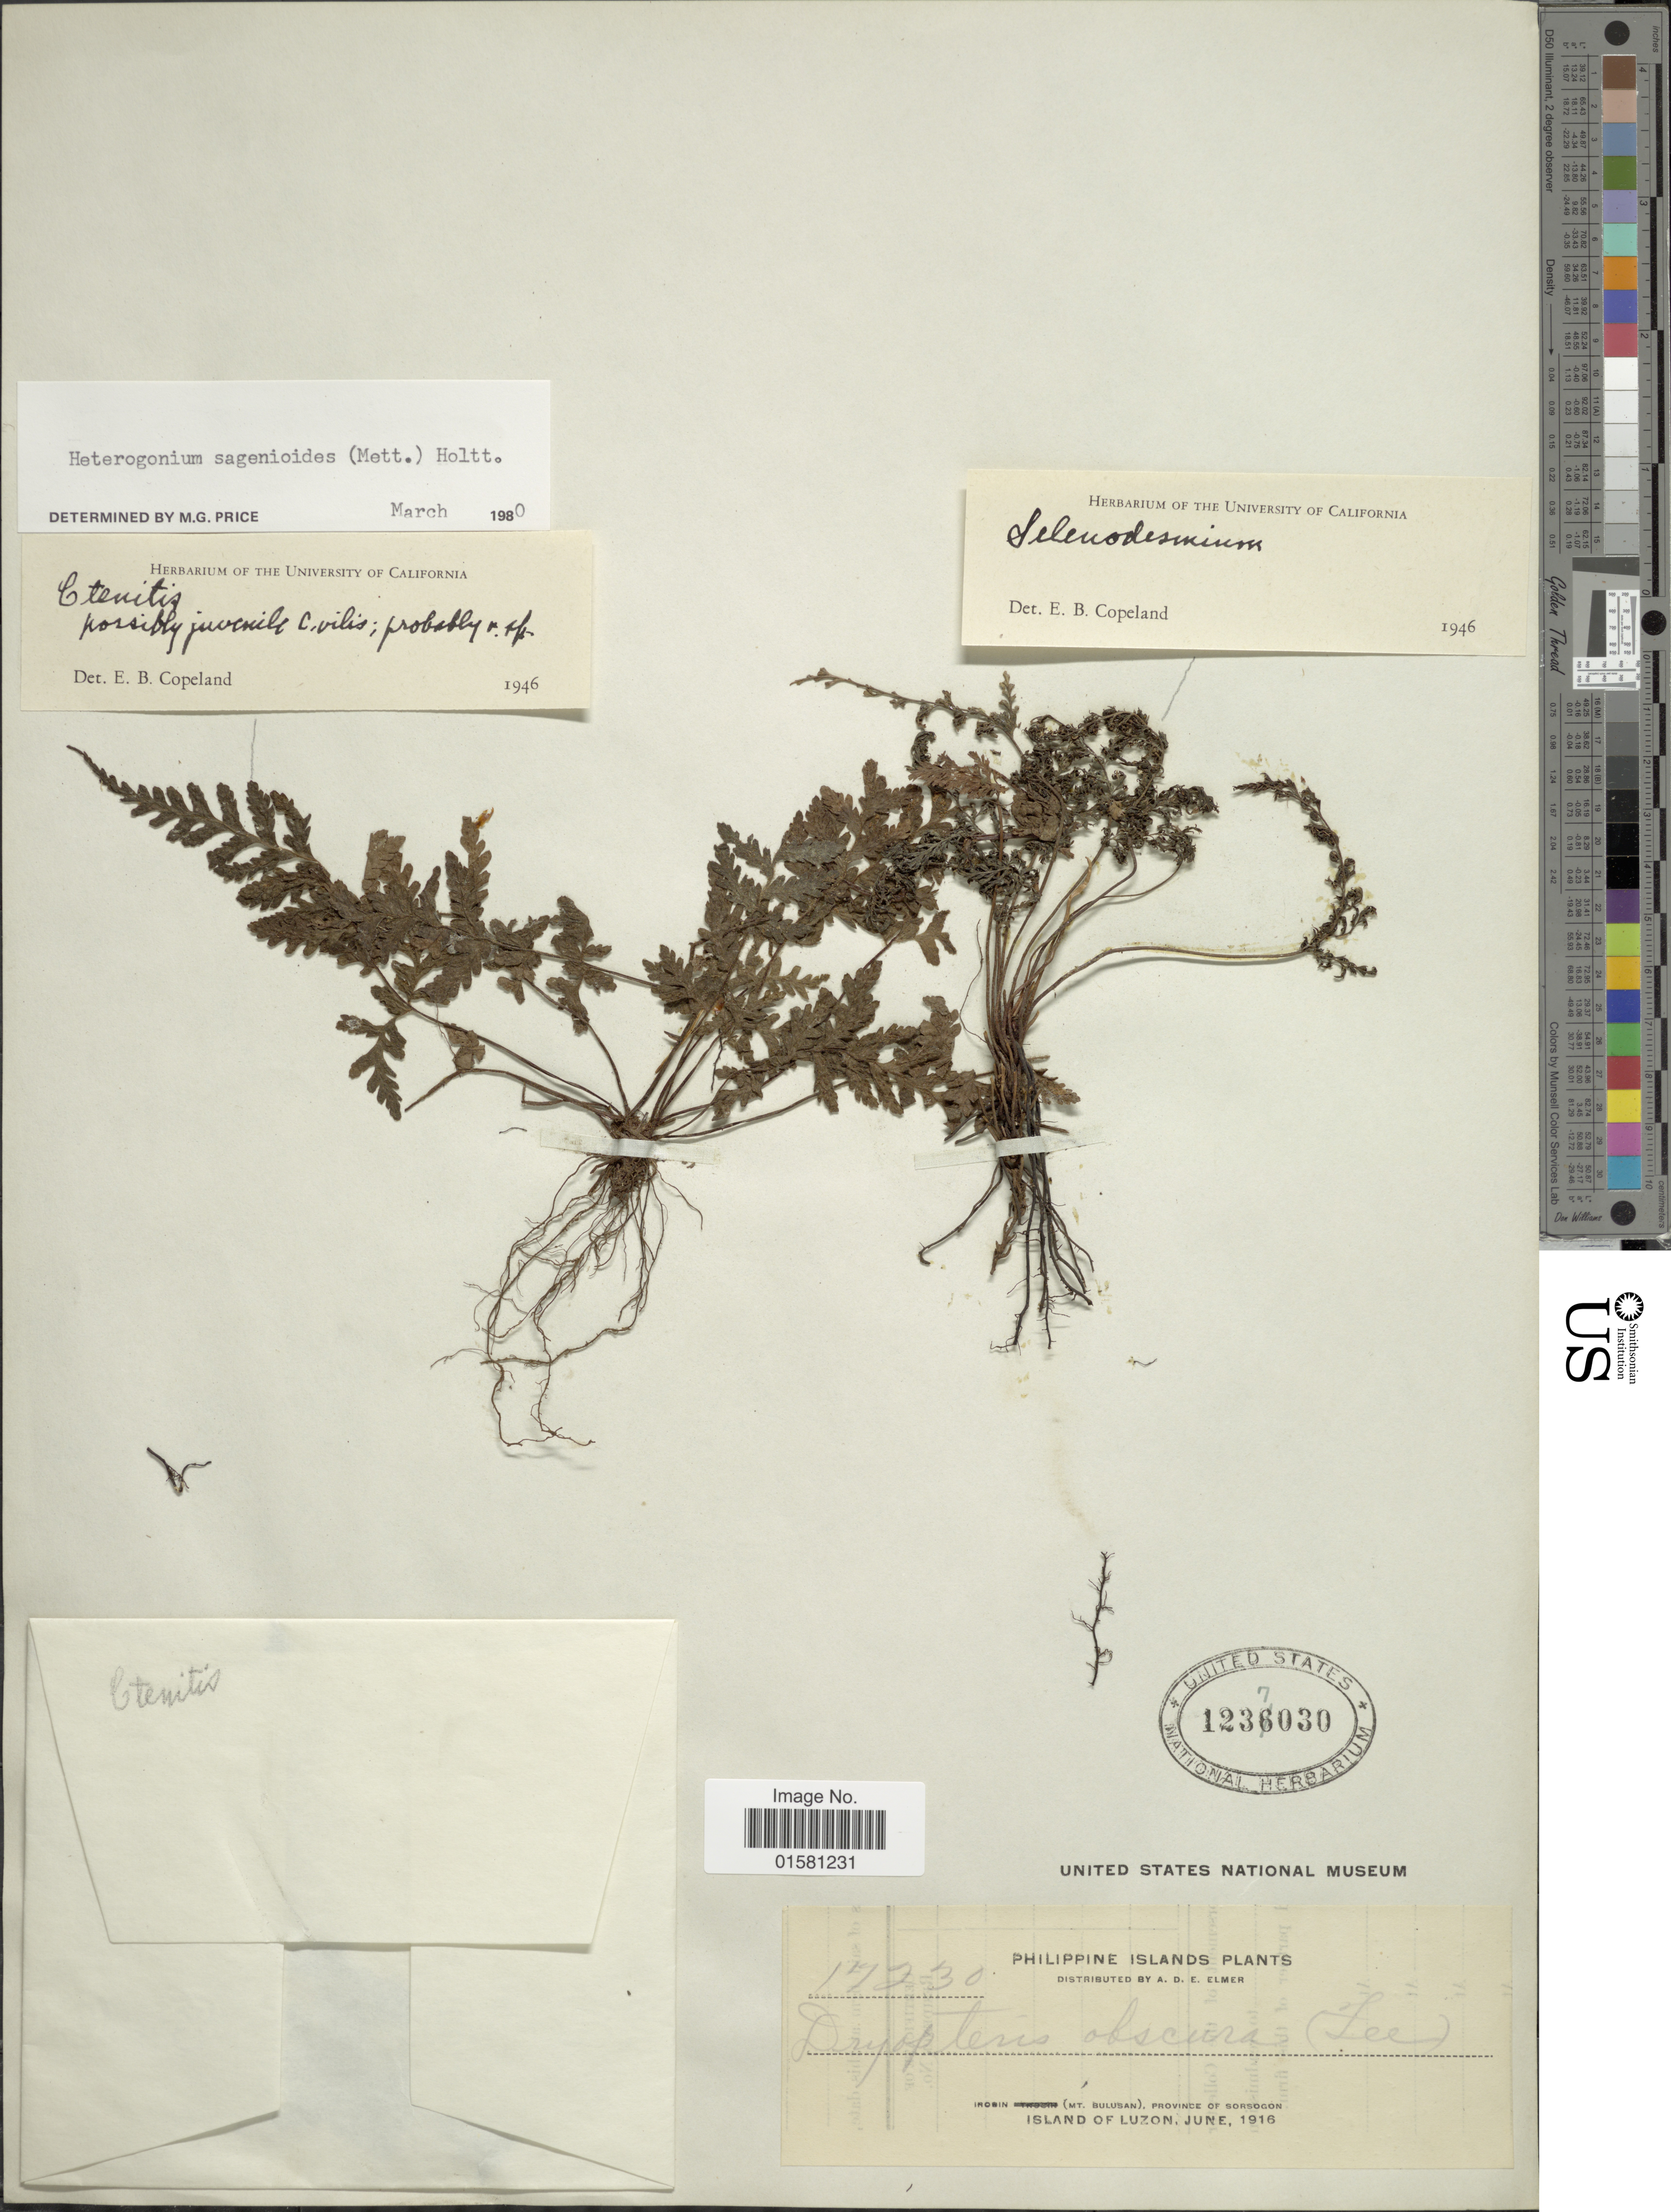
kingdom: Plantae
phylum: Tracheophyta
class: Polypodiopsida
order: Polypodiales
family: Tectariaceae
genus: Tectaria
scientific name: Tectaria sagenioides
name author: (Mett.) Christenh.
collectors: A. D. E. Elmer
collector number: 17230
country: Philippines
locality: Philippine Islands, Irosin (Mt. Bulusan), Province of Sorsogon, Island of Luzon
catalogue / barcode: US 1237030